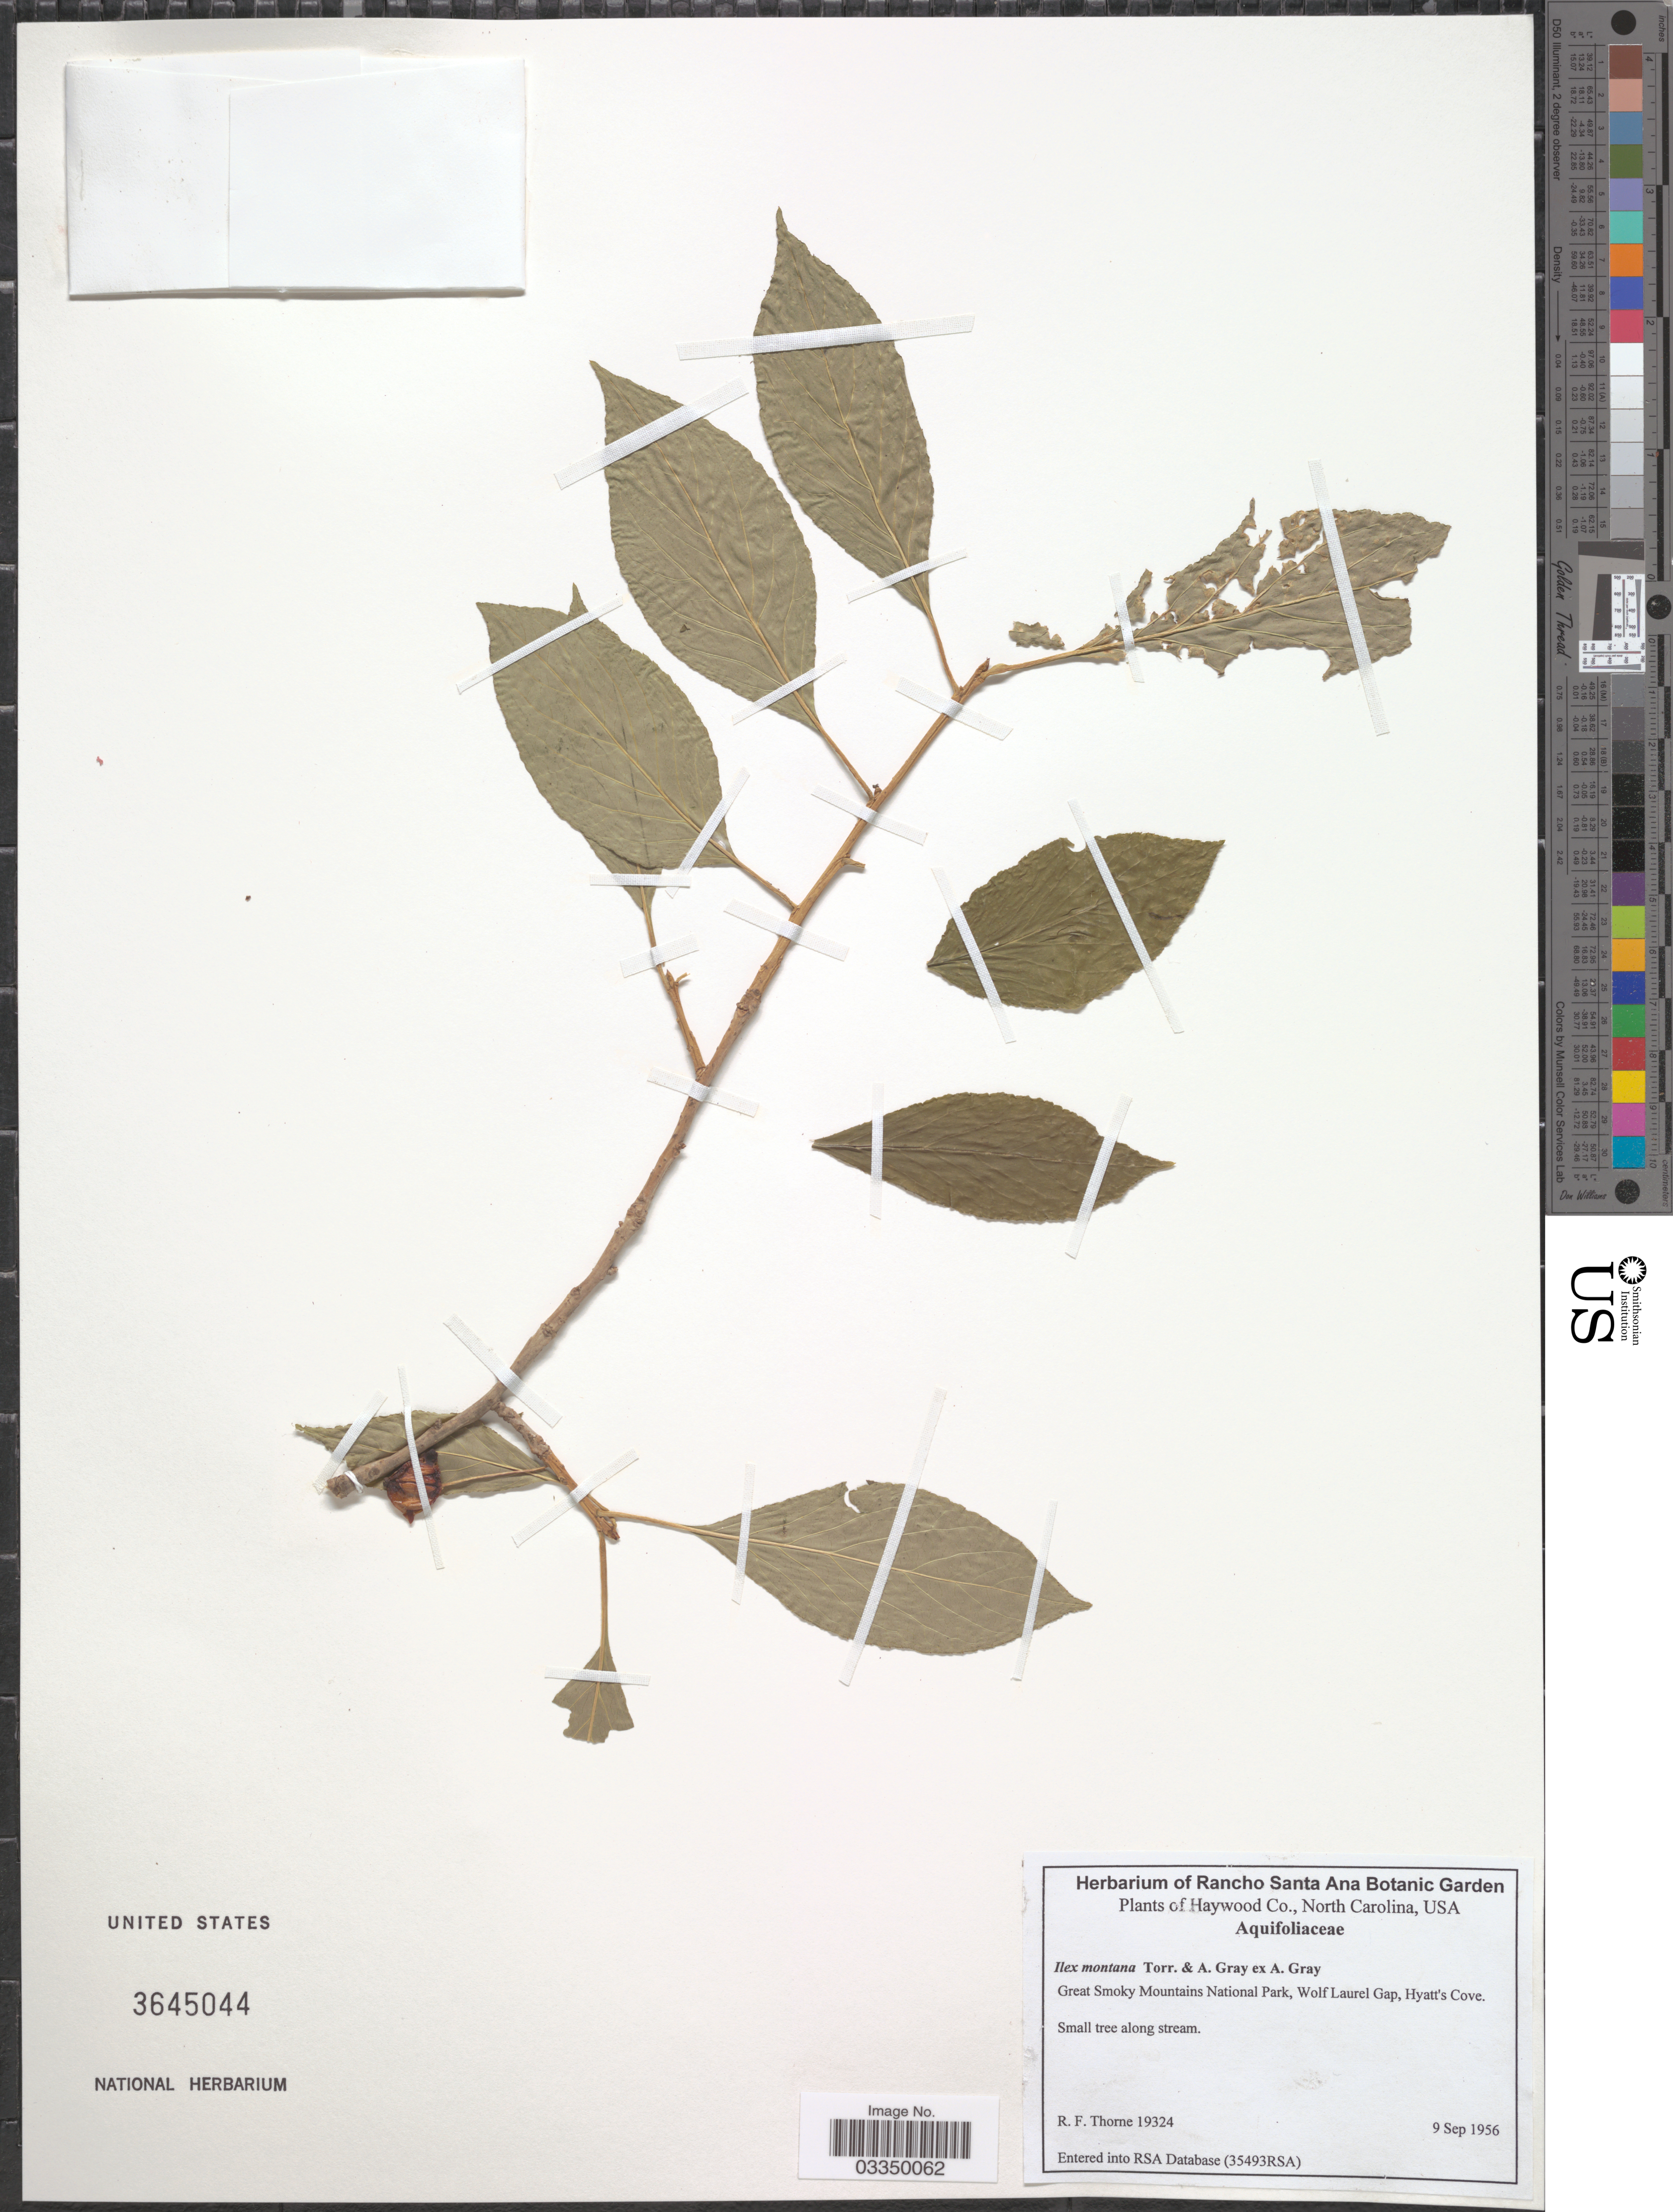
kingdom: Plantae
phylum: Tracheophyta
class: Magnoliopsida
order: Aquifoliales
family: Aquifoliaceae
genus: Ilex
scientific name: Ilex montana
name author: Torr. & A. Gray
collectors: R. Thorne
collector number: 19324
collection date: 1956-09-09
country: United States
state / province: North Carolina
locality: Haywood Co. Great Smoky Mountains National Park, Wolf Laurel Gap, Hyatt's Cove.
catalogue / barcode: US 3645044